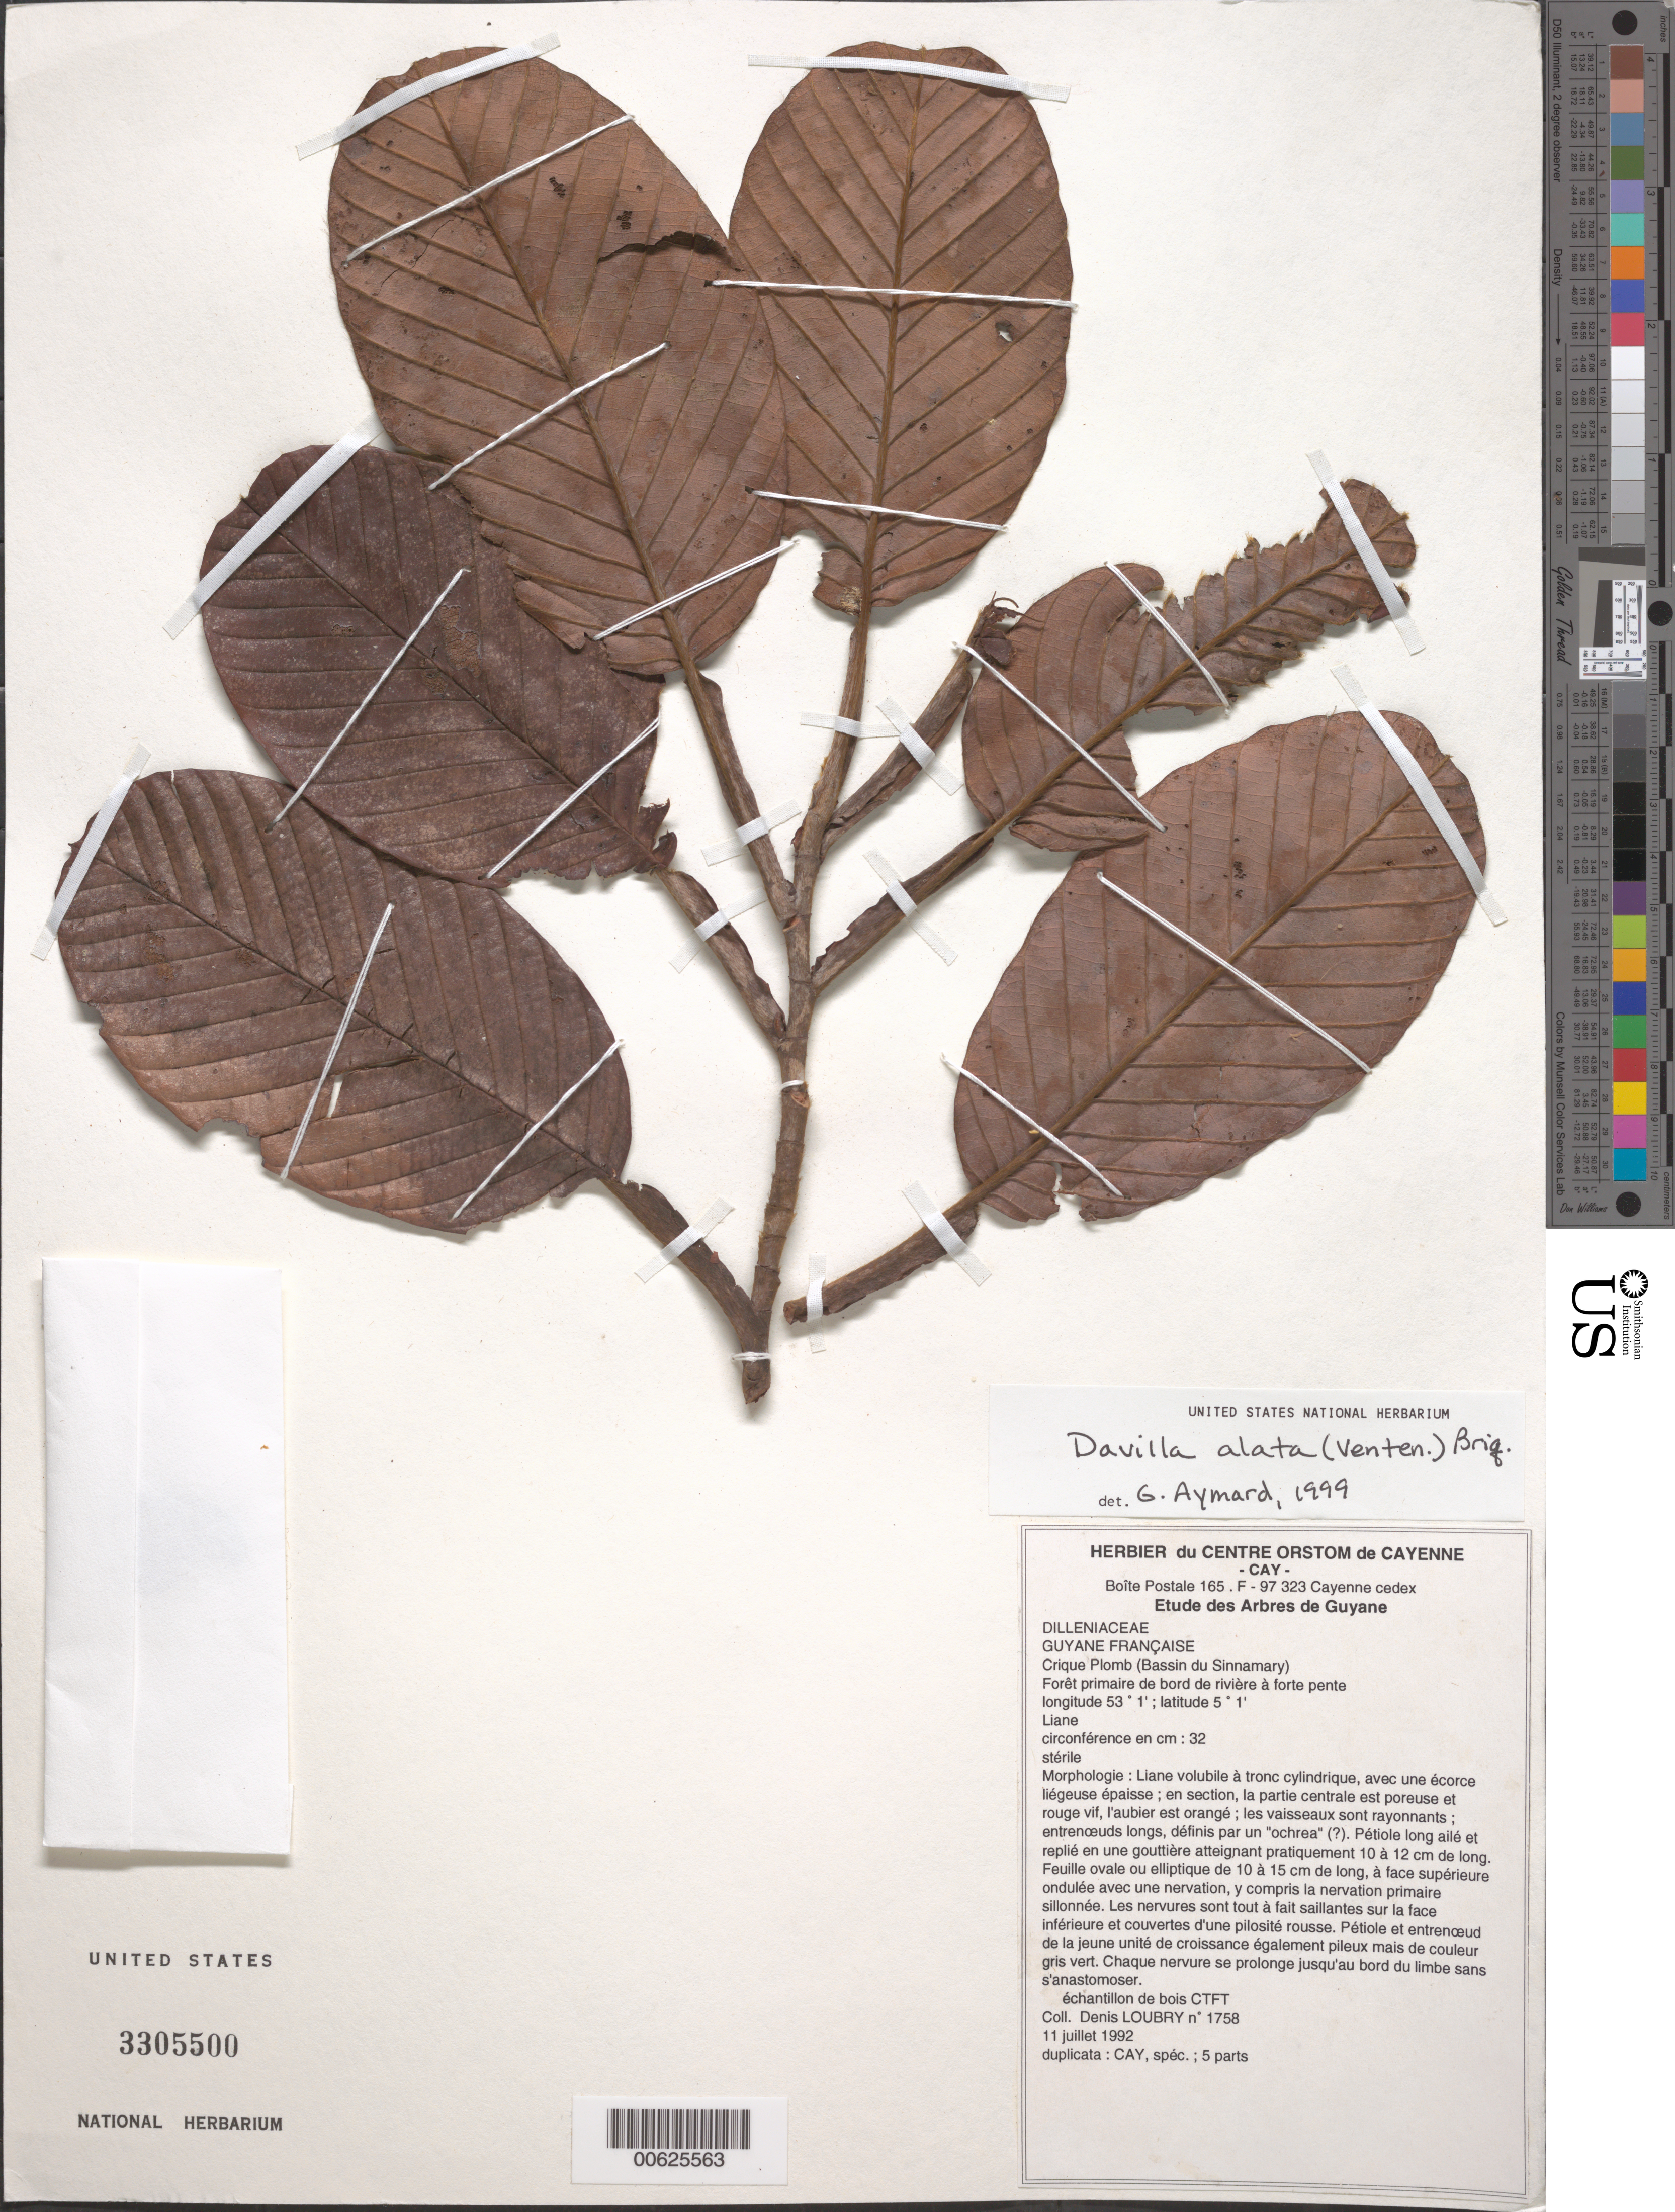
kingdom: Plantae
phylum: Tracheophyta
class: Magnoliopsida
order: Dilleniales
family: Dilleniaceae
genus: Davilla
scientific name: Davilla alata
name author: (Vent.) Briq.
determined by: Aymard C., G. A., (PORT), Univ. Nac. Exp. de los Llanos Ezequiel Zamora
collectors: D. Loubry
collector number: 1758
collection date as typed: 11-Jul-92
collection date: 1992-07-11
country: French Guiana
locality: Crique Plomb, Bassin du Sinnamary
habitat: Primary forest along river, steep slope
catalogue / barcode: US 3305500